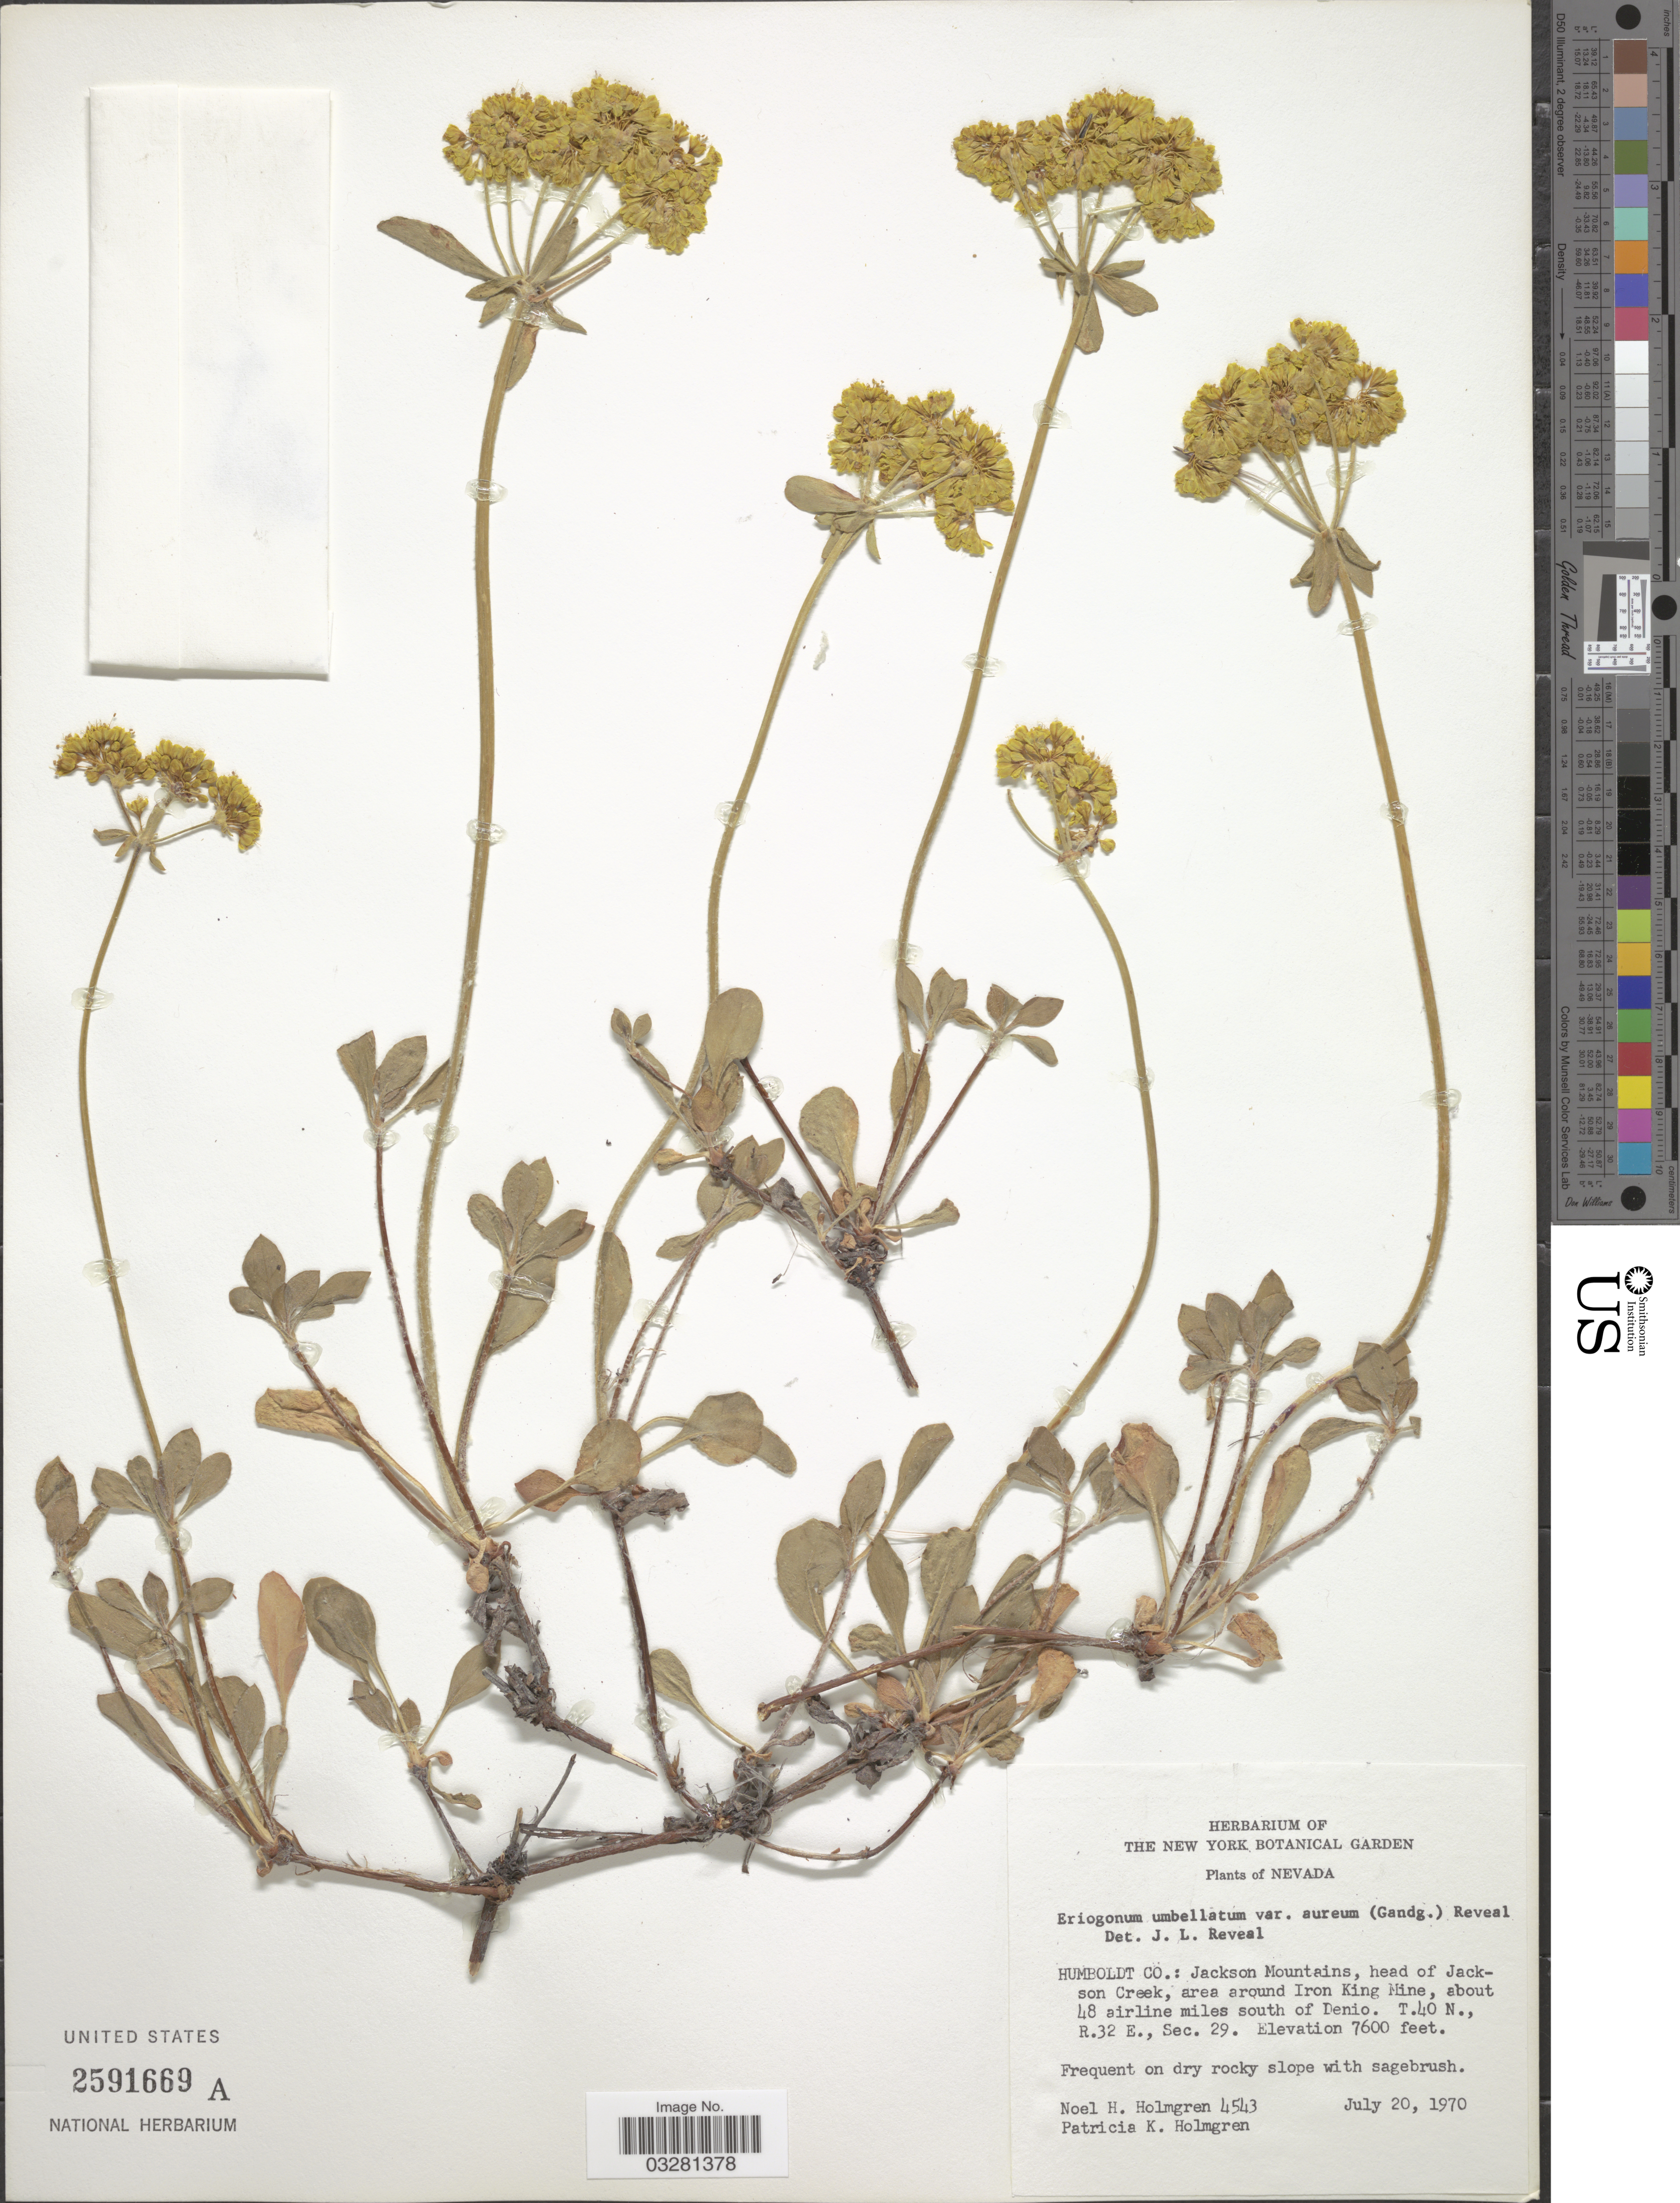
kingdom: Plantae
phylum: Tracheophyta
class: Magnoliopsida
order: Caryophyllales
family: Polygonaceae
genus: Eriogonum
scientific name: Eriogonum umbellatum var. umbellatum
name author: Torr.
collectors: N. H. Holmgren & P. K. Holmgren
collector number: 4543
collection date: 1970-07-20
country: United States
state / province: Nevada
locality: Humboldt Co.: Jackson Mountains, head of Jackson Creek, area around Iron King Mine, about 48 airline miles south of Denio. T.40 N., R.32 E., Sec. 29.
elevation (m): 2316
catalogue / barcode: US 2591669A